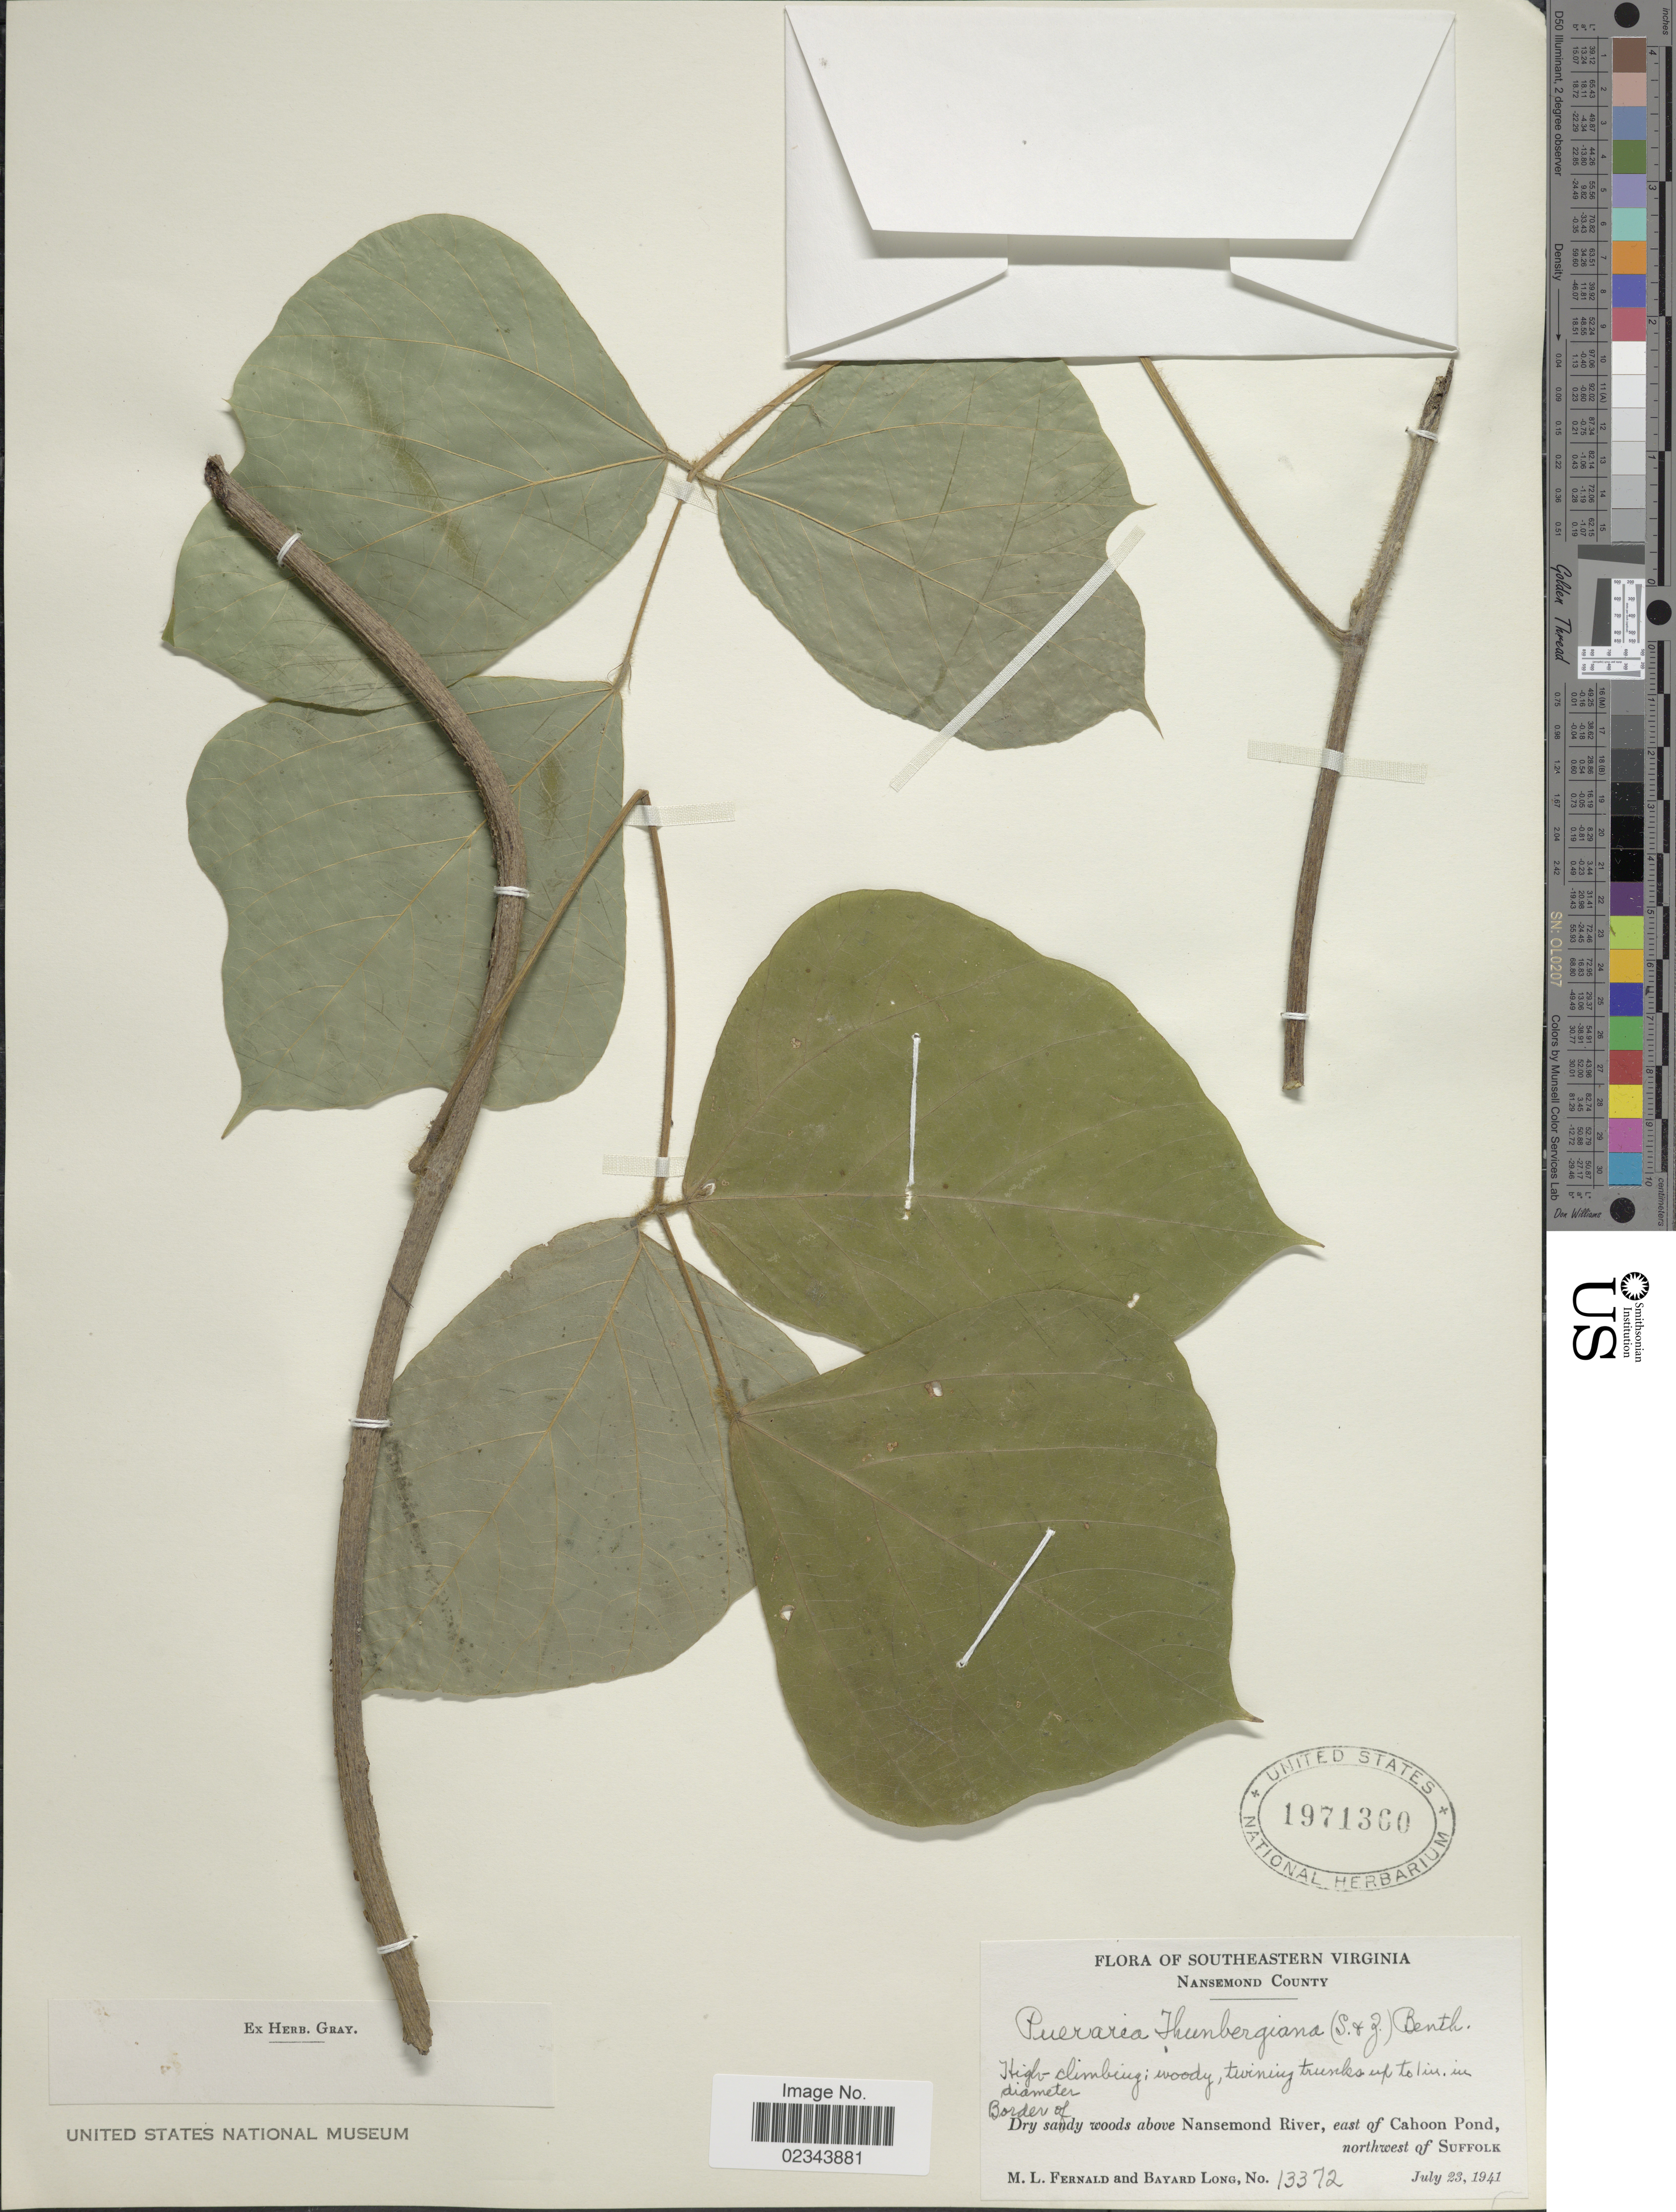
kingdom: Plantae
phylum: Tracheophyta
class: Magnoliopsida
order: Fabales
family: Fabaceae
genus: Pueraria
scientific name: Pueraria lobata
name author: (Willd.) Ohwi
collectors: M. L. Fernald & B. Long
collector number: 13372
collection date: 1941-07-23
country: United States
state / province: Virginia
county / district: City of Suffolk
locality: Southeastern Virginia. Border of above Suffolk River, E of Caboon Pond, NW of Suffolk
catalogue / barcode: US 1971360